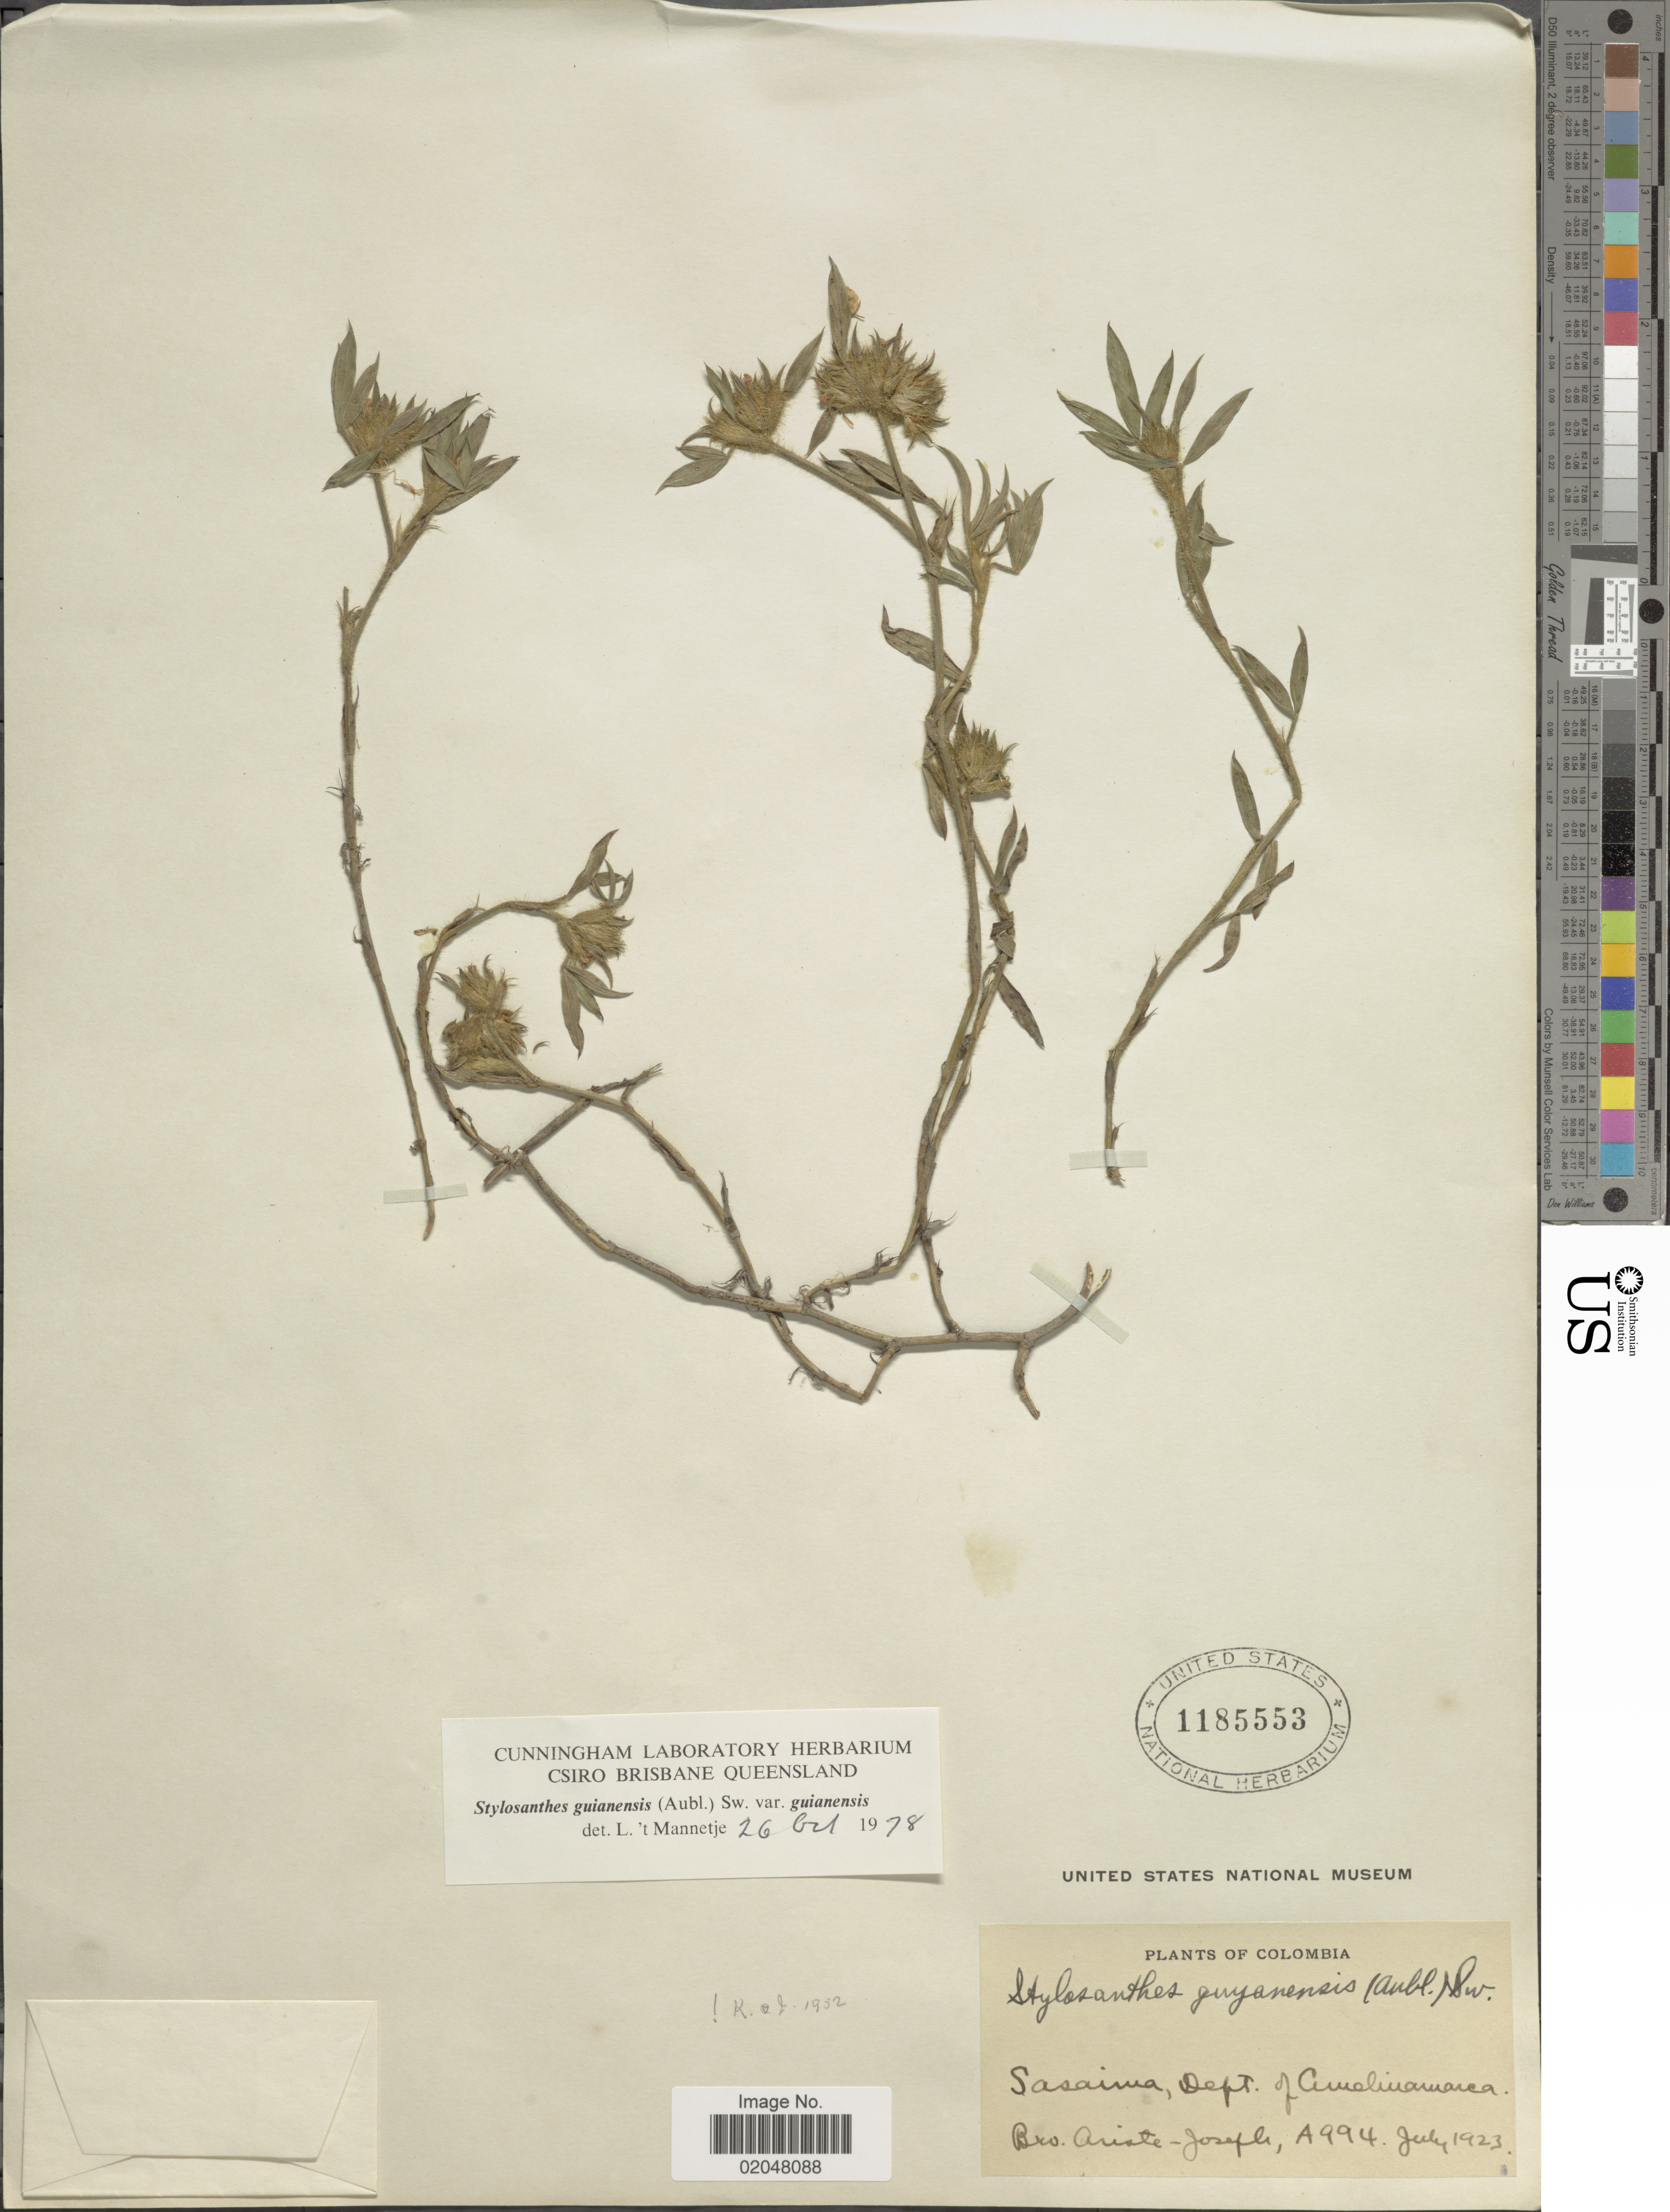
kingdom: Plantae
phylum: Tracheophyta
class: Magnoliopsida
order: Fabales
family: Fabaceae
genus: Stylosanthes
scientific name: Stylosanthes guianensis var. guianensis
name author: (Aubl.) Sw.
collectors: Bro. Ariste-Joseph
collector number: A994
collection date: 1923-07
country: Colombia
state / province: Cundinamarca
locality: Sasaima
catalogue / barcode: US 1185553